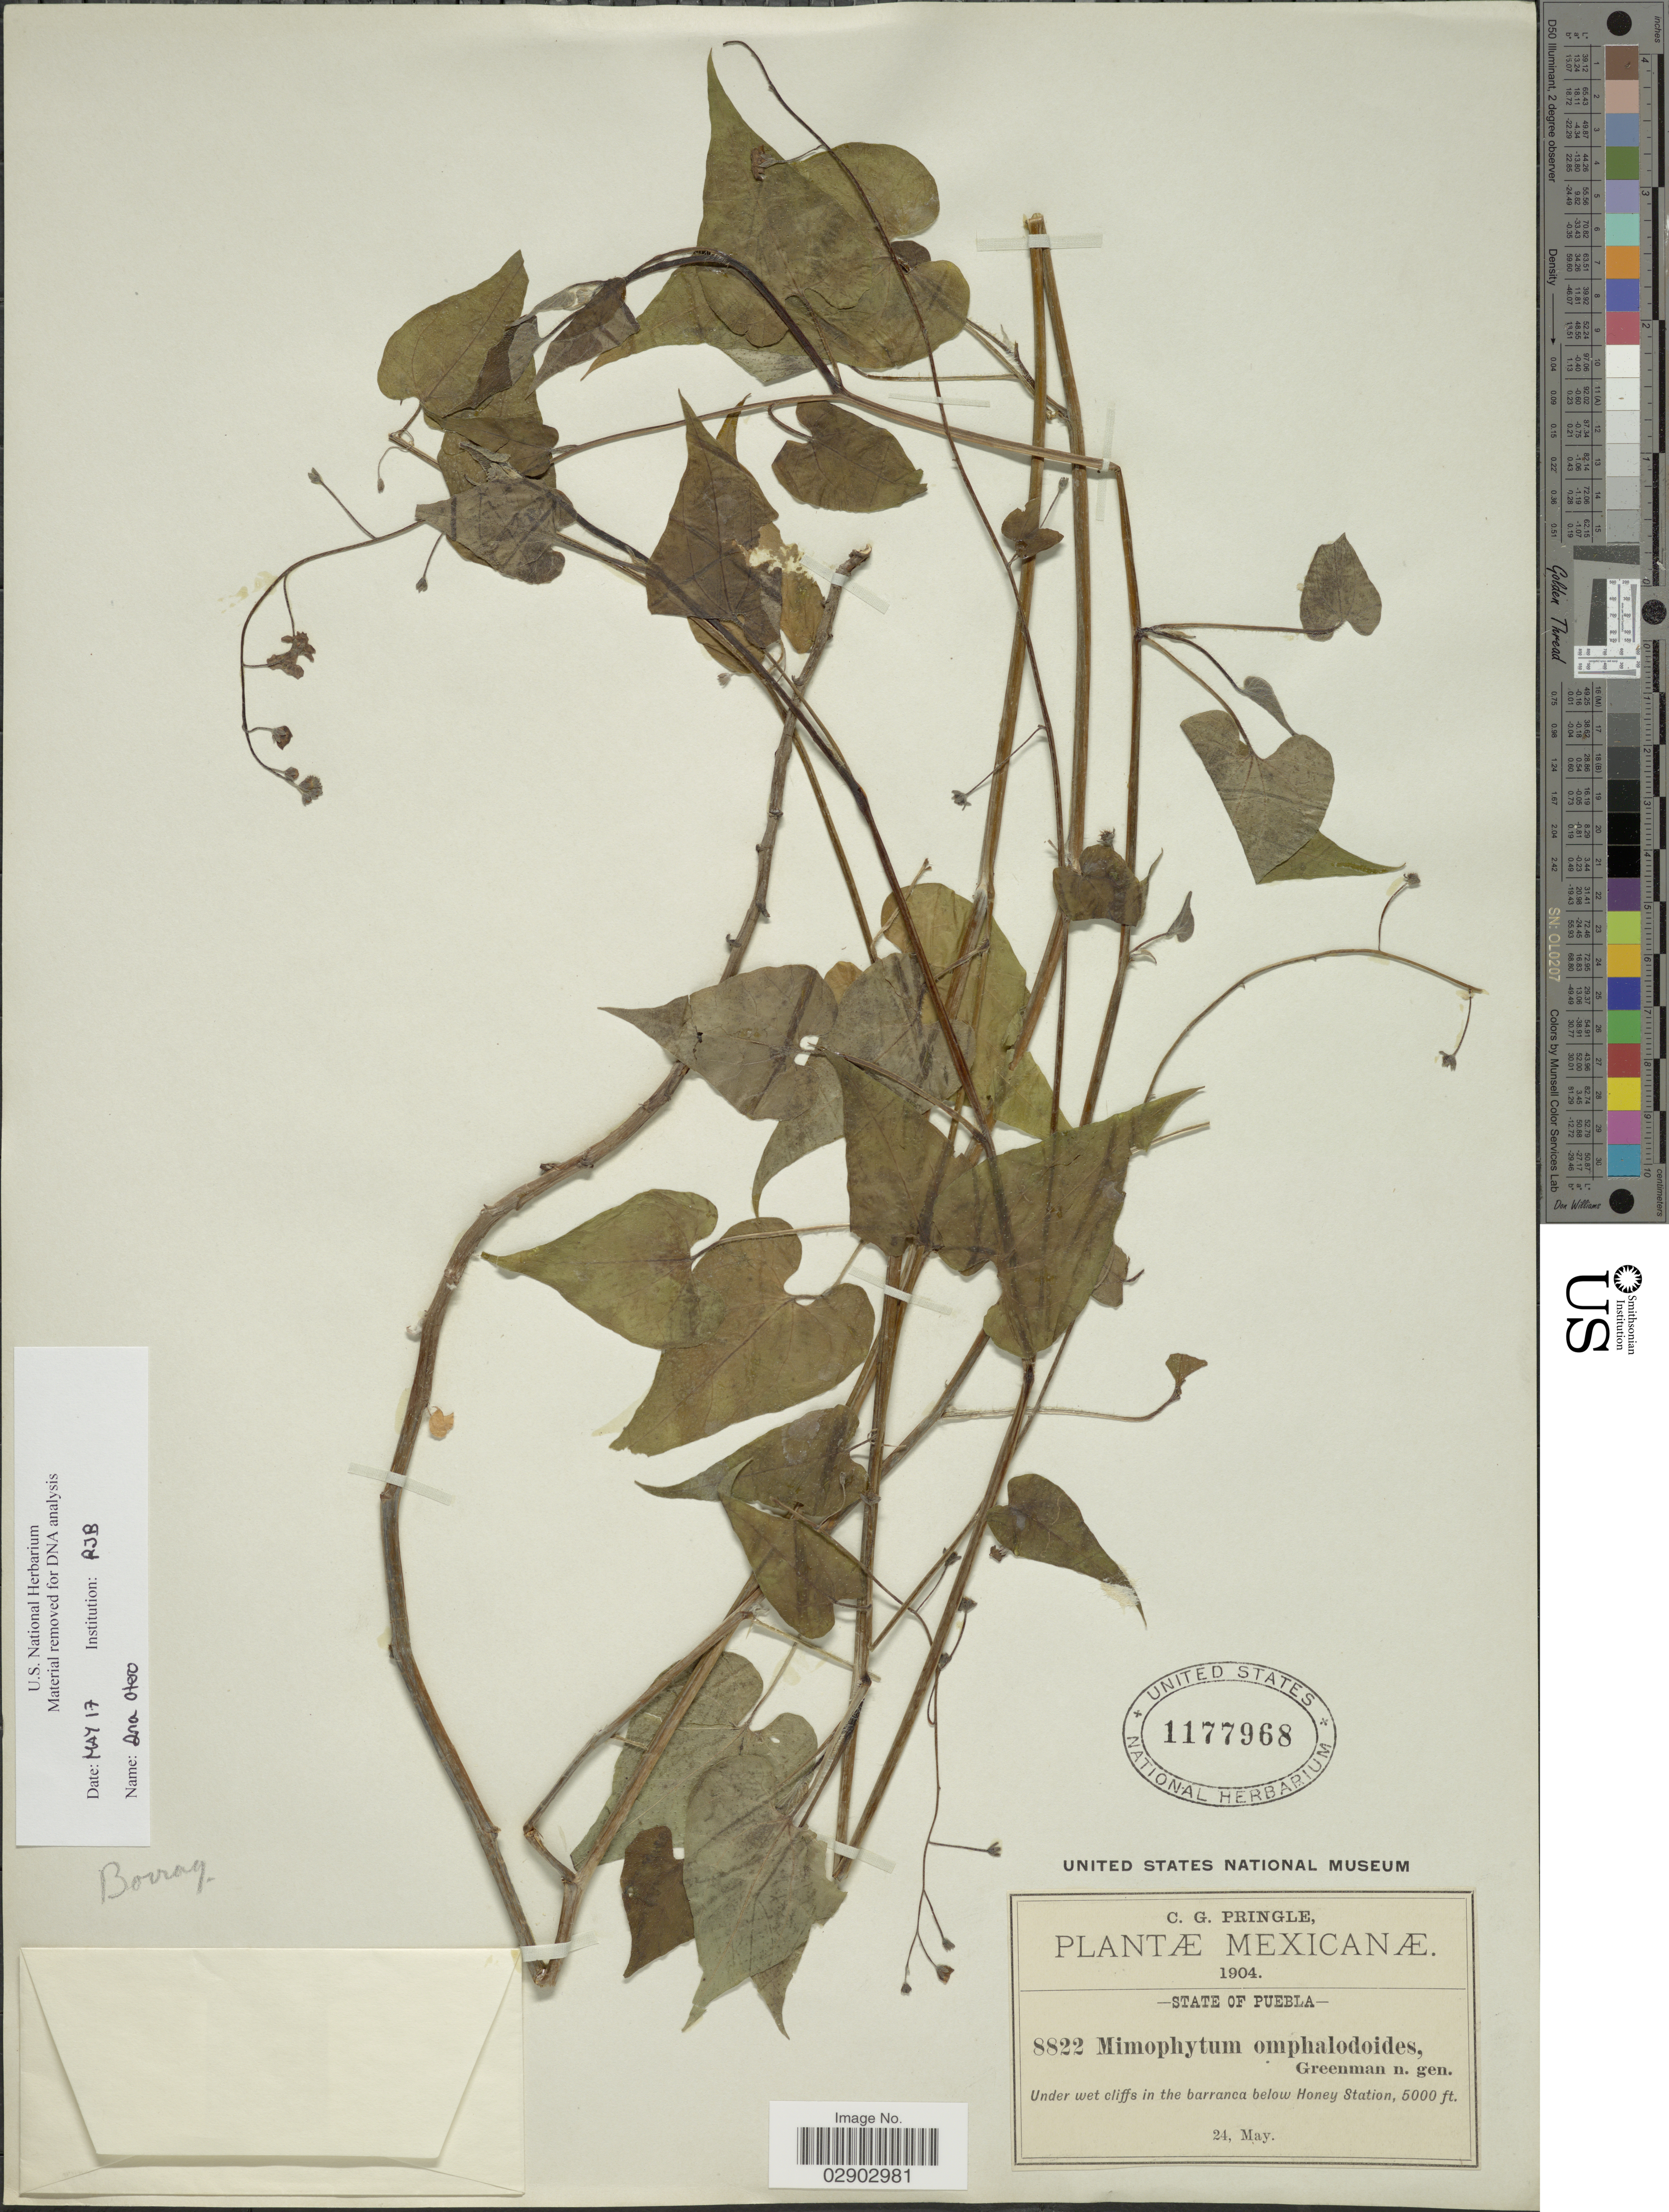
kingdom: Plantae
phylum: Tracheophyta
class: Magnoliopsida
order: Boraginales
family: Boraginaceae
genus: Mimophytum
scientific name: Mimophytum omphalodoides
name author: Greenm.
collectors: C. G. Pringle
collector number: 8822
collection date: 1904-05-24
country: Mexico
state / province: Puebla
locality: Under wet cliffs in the barrancas below Honey Station.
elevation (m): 1524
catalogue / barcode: US 1177968